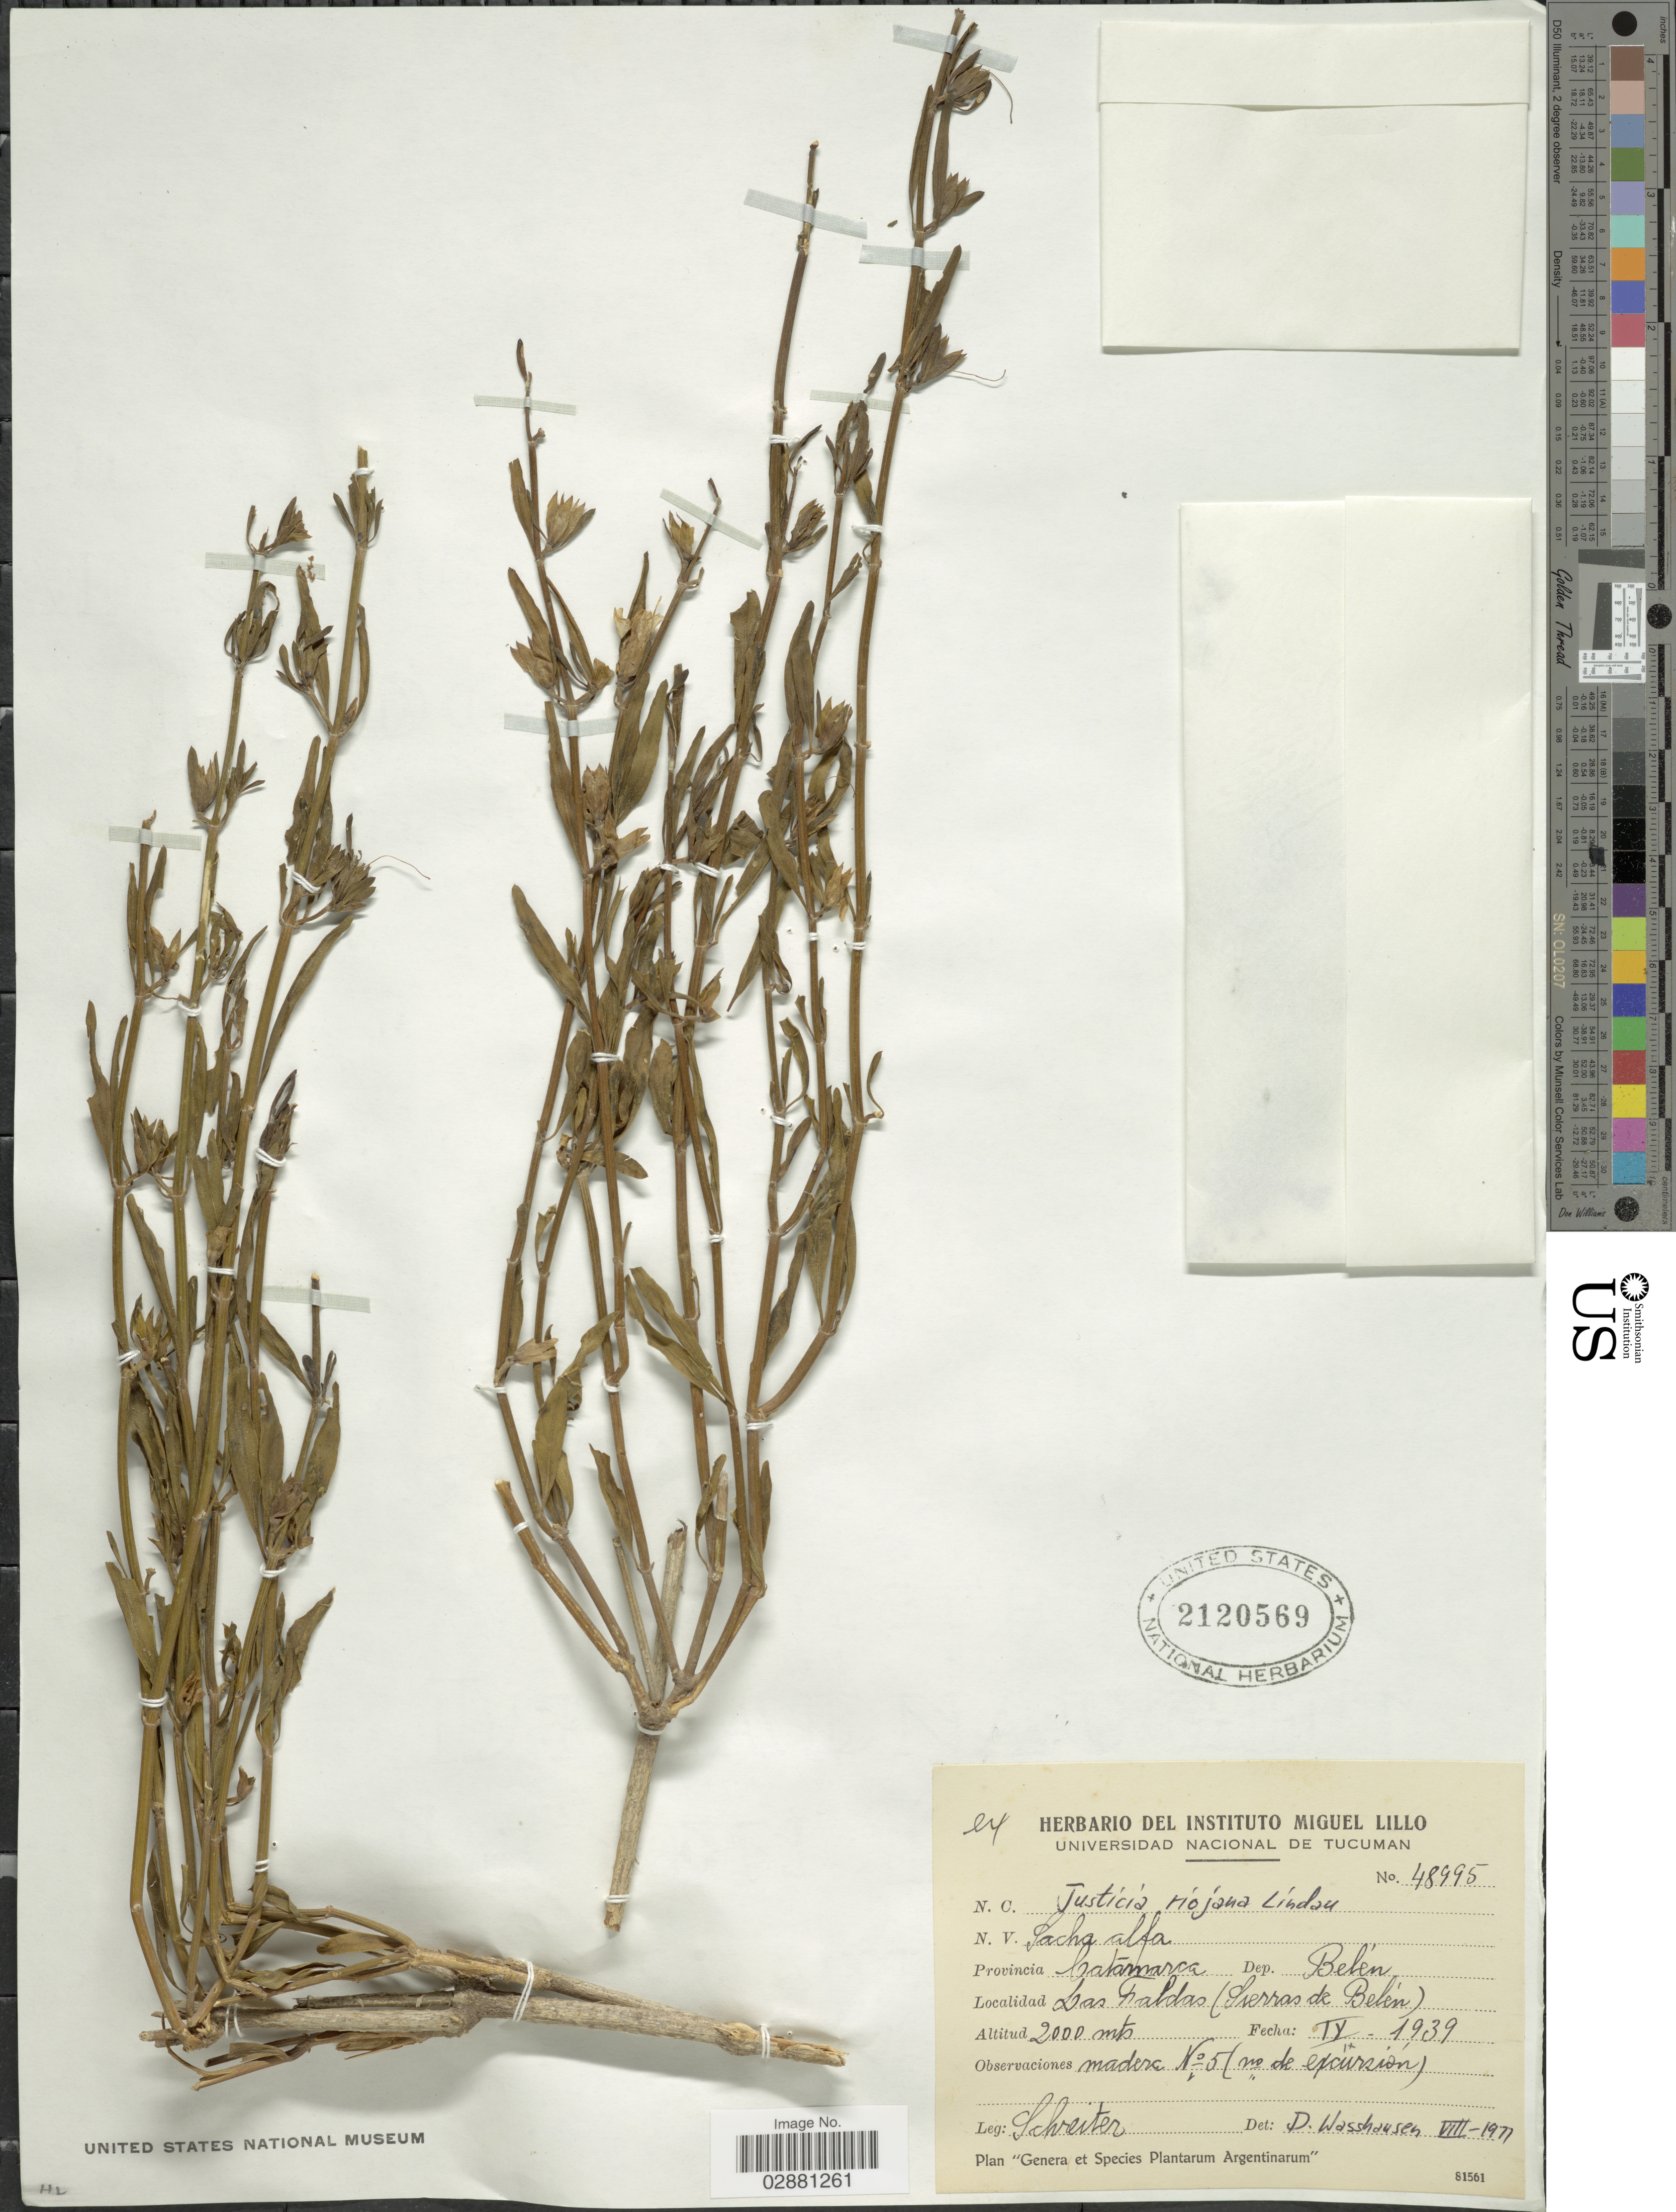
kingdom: Plantae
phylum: Tracheophyta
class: Magnoliopsida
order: Lamiales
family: Acanthaceae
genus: Justicia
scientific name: Justicia tweediana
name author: (Nees) Griseb.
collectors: -. Schreiter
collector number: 48995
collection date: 1939-04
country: Argentina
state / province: Catamarca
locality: Provincia Catamarca, Dep. Belén, Las Faldas (Sierras de Belén).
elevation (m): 2000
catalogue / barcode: US 2120569